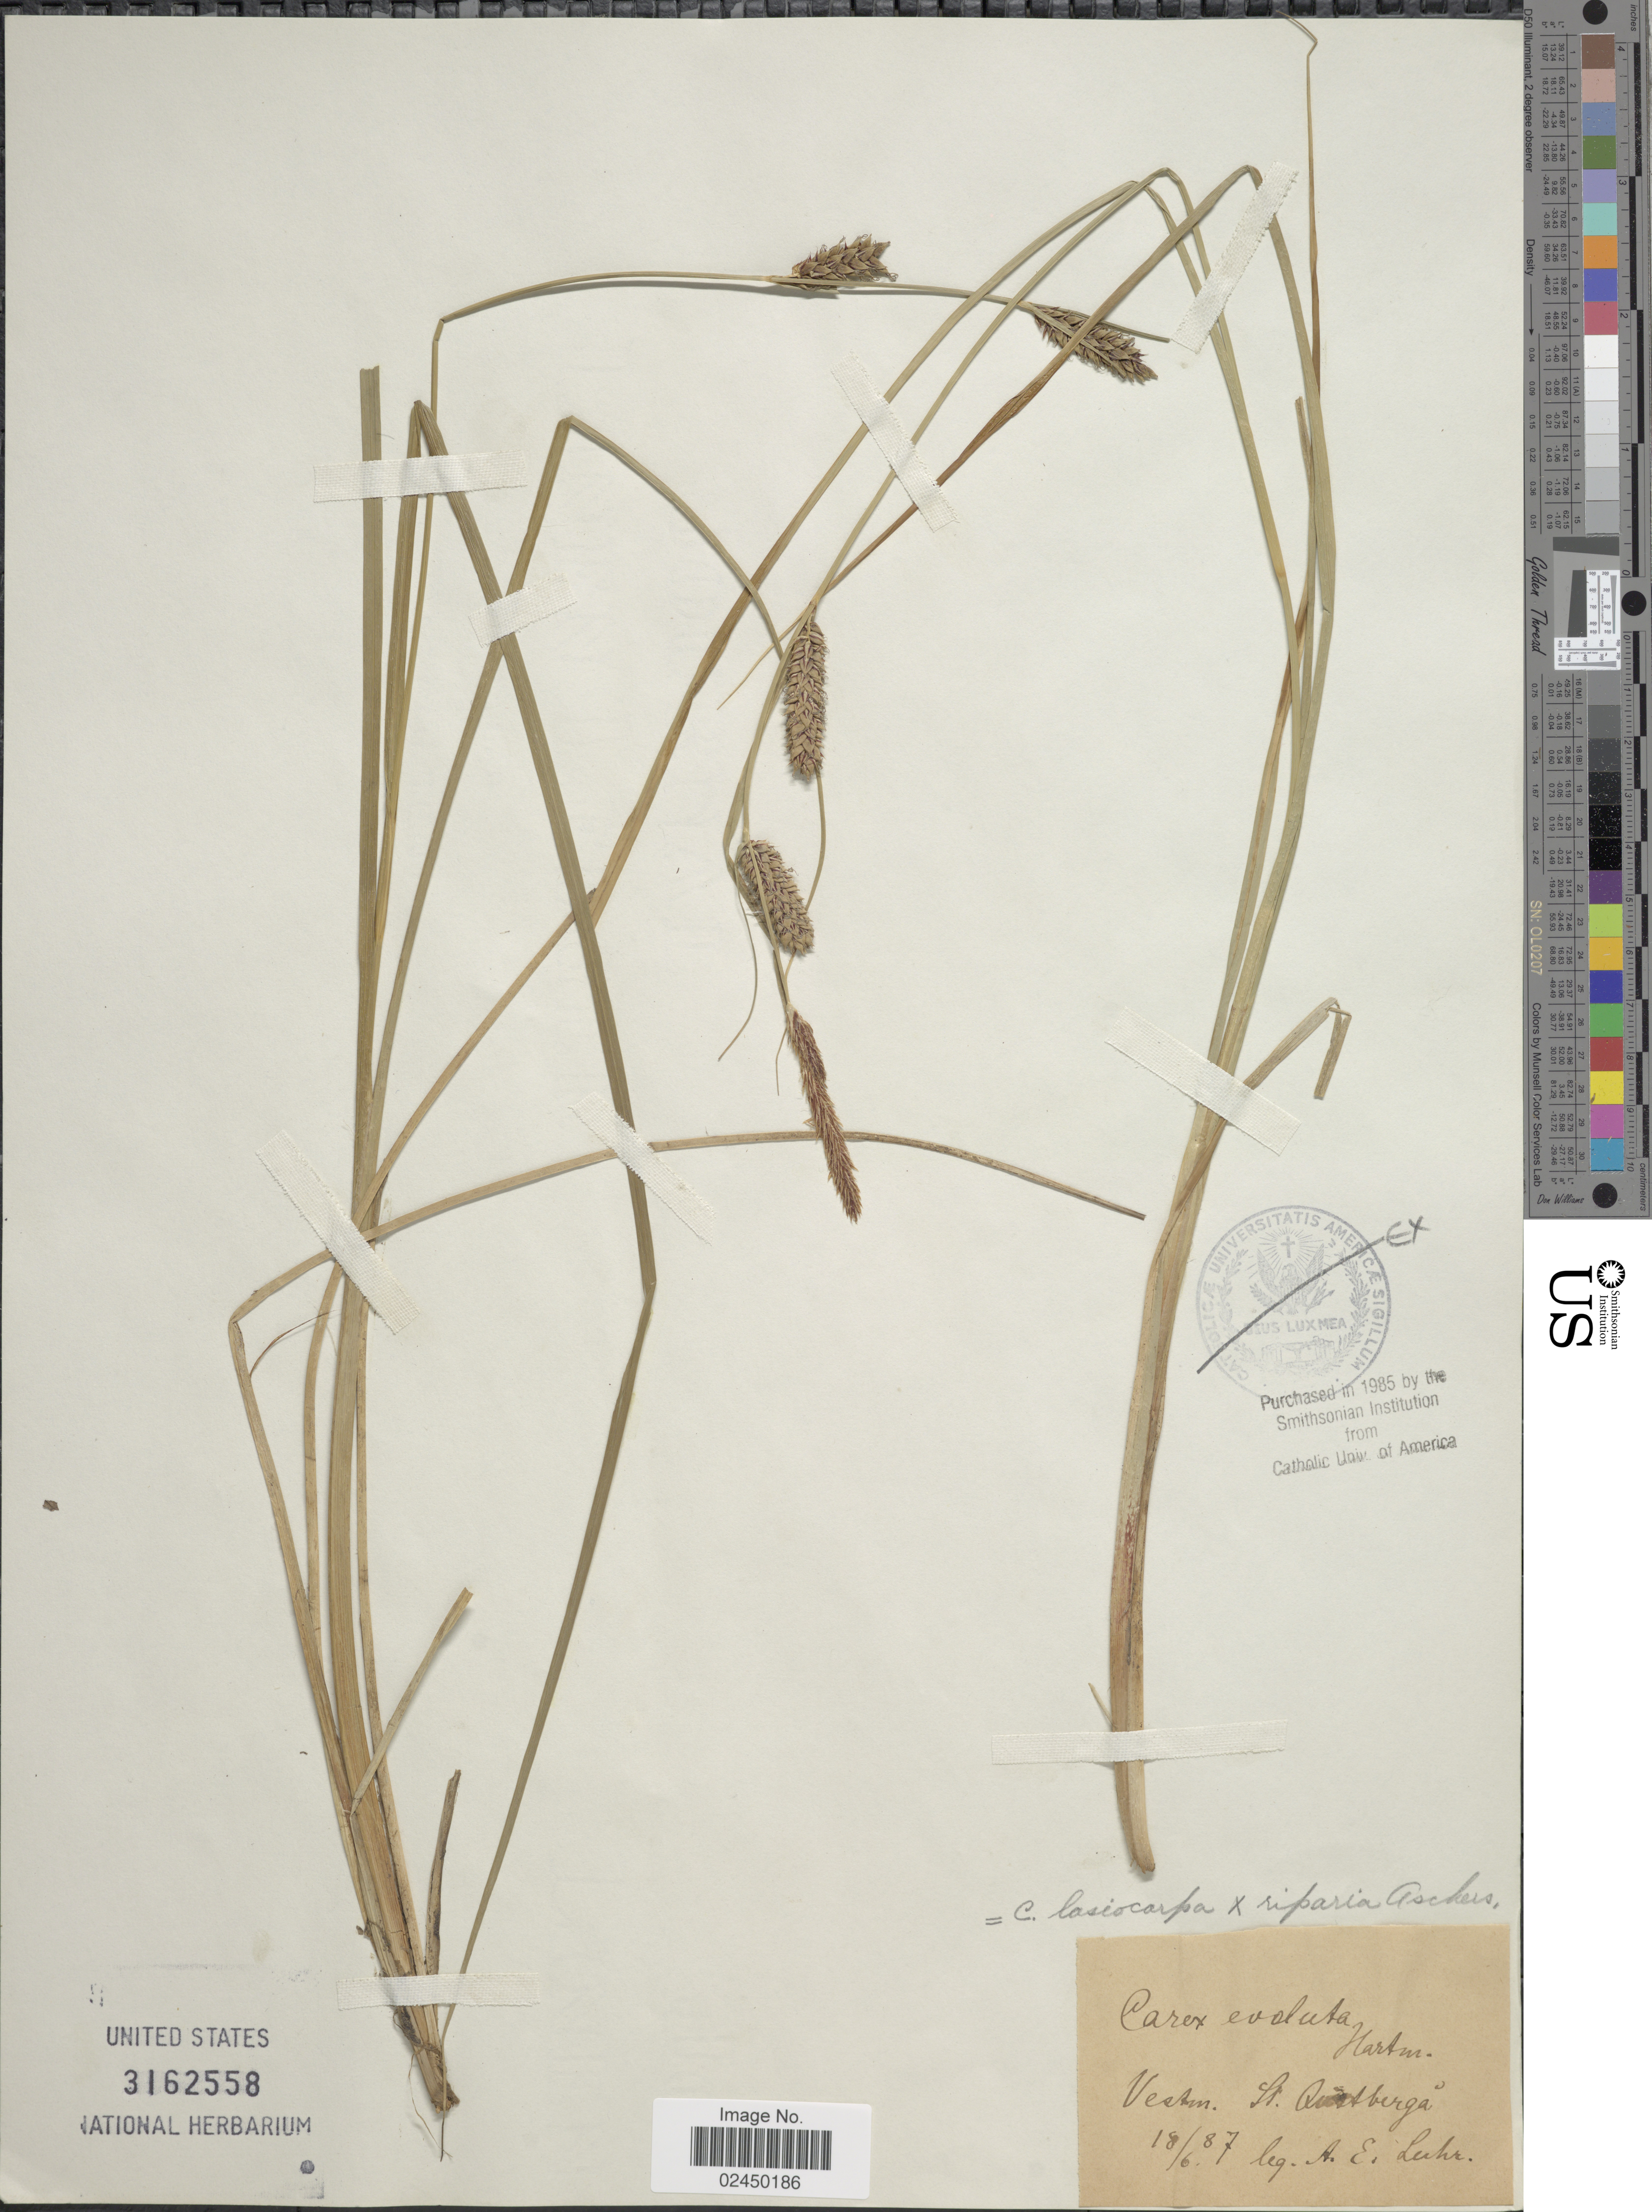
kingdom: Plantae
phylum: Tracheophyta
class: Liliopsida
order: Poales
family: Cyperaceae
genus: Carex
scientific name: Carex lasiocarpa var. lasiocarpa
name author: Ehrh.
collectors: A. Luhr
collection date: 1887-06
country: Sweden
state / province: Vastmanland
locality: Vestm. St. Qvistberga [ = Kvistberga].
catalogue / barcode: US 3162558